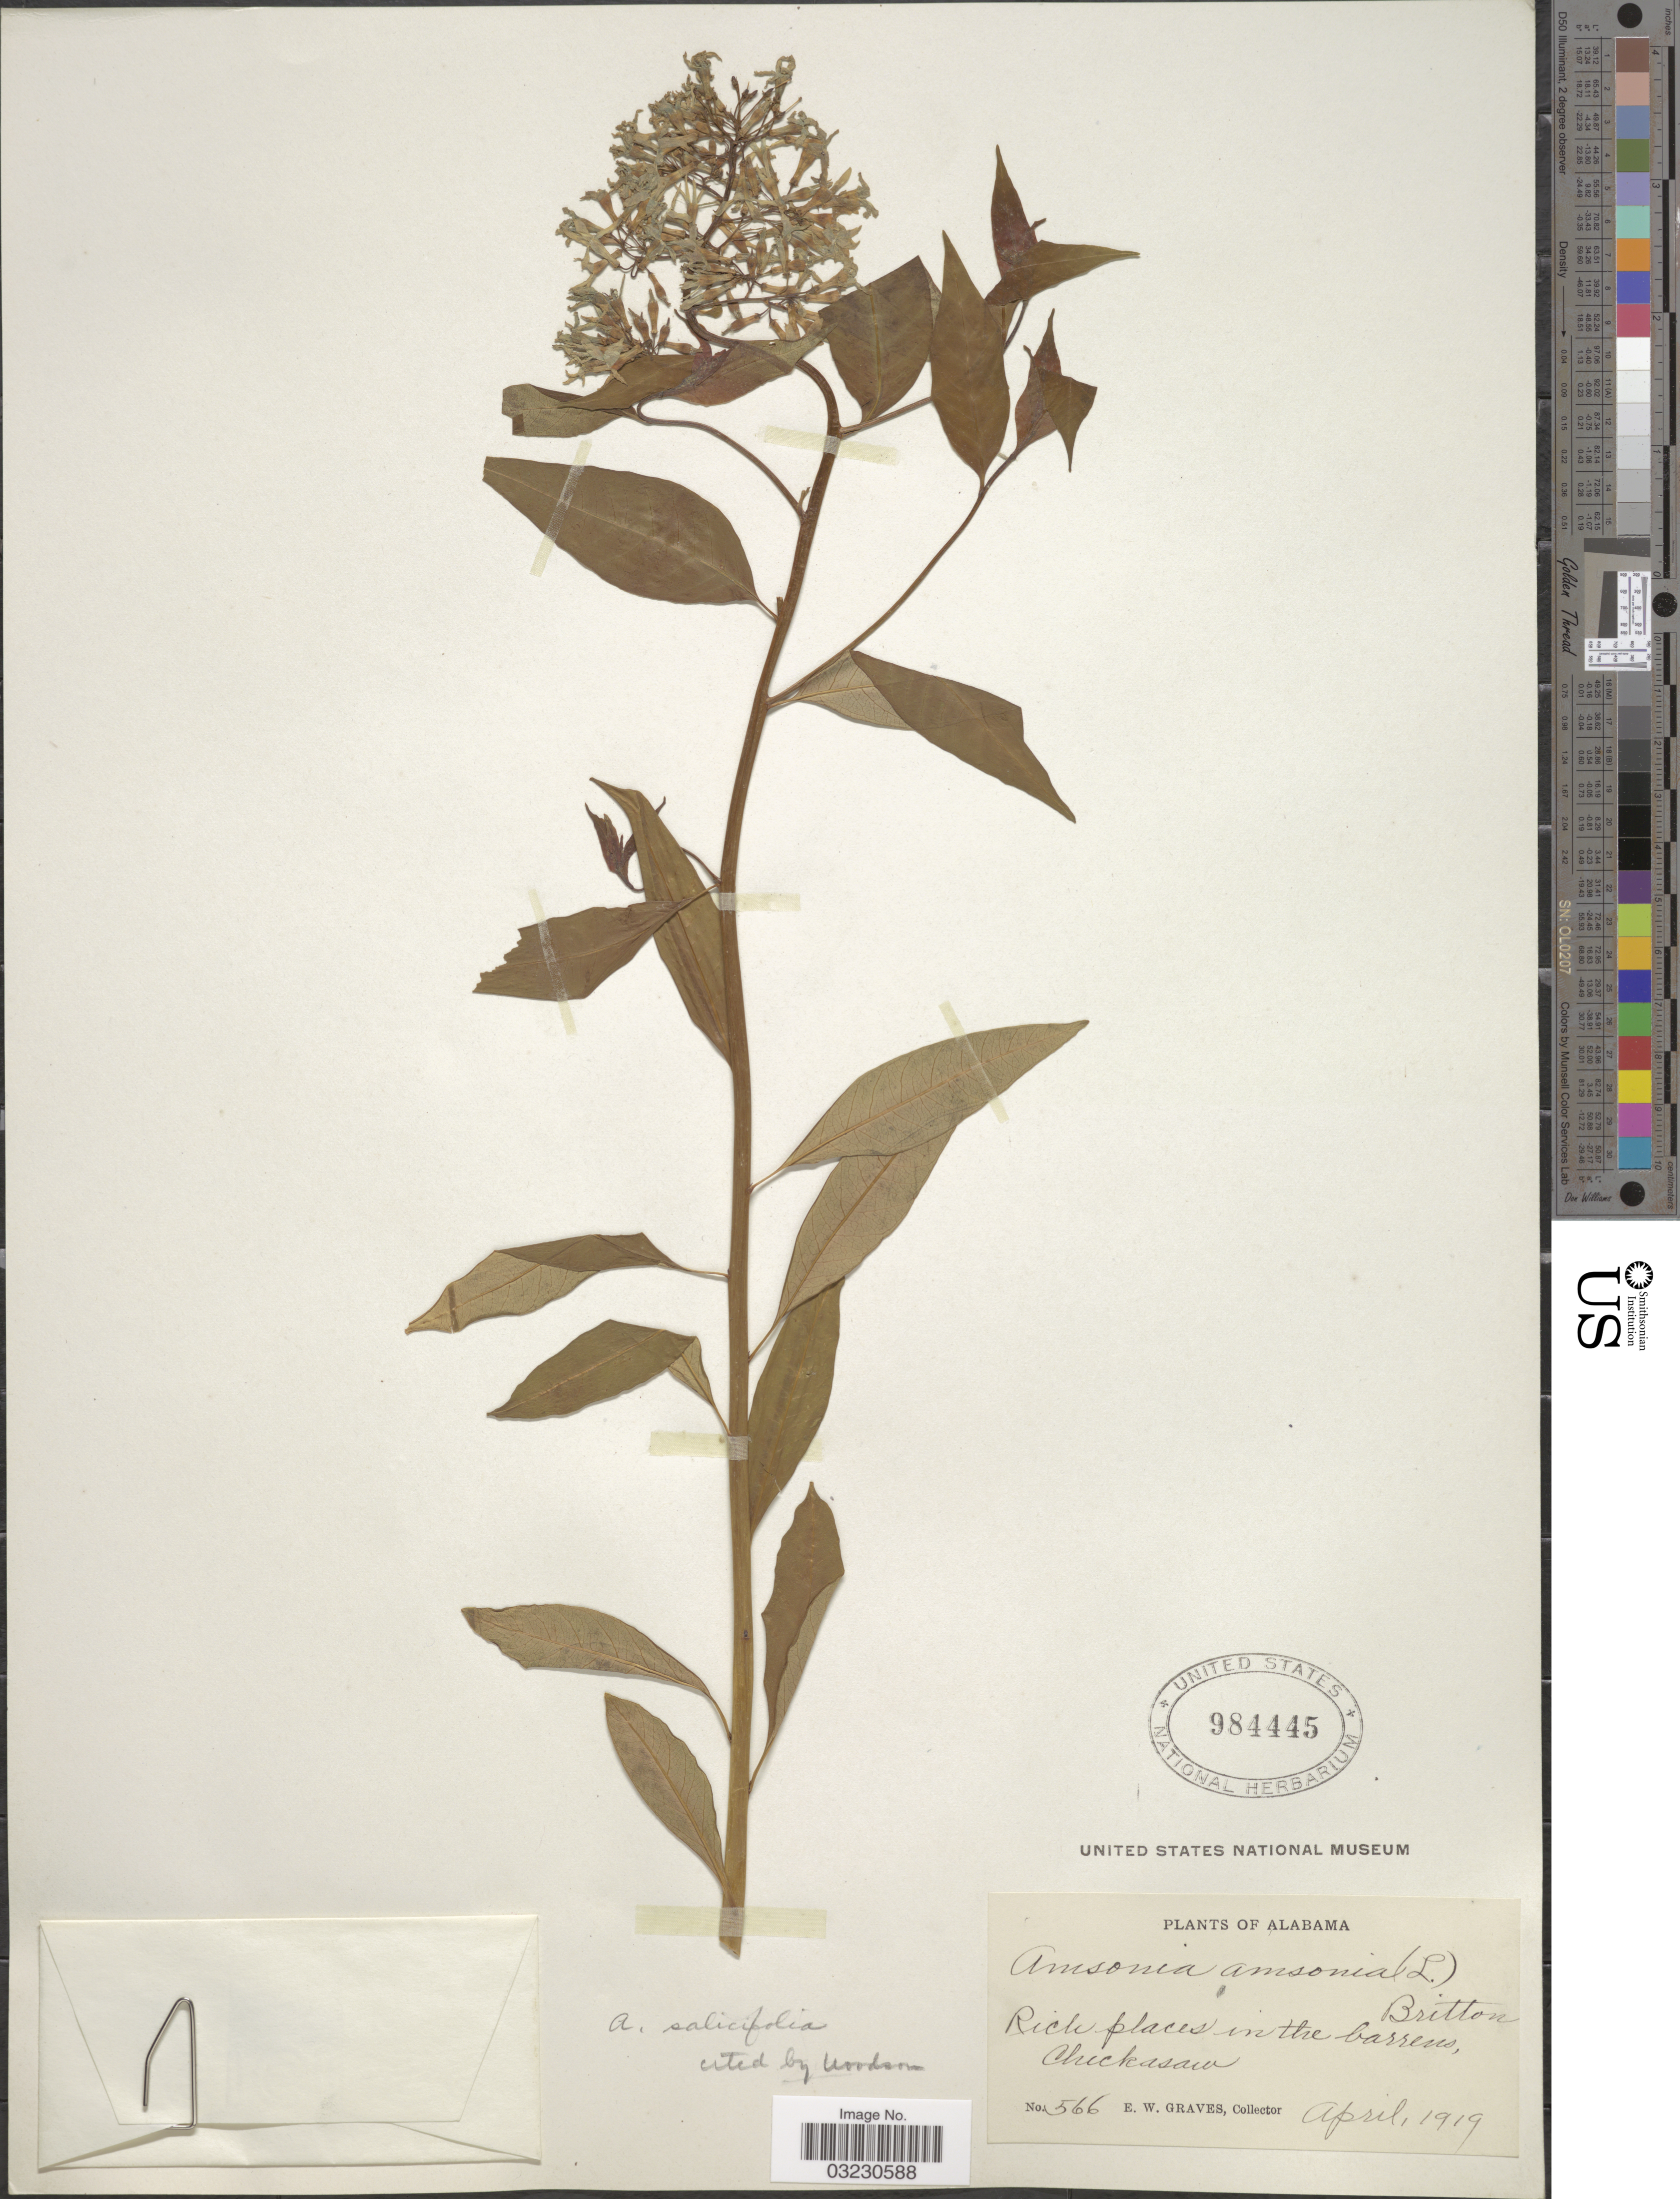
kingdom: Plantae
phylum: Tracheophyta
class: Magnoliopsida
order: Gentianales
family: Apocynaceae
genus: Amsonia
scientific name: Amsonia tabernaemontana var. salicifolia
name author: (Pursh) Woodson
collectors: E. Graves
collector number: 566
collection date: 1919-04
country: United States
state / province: Alabama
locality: Rich places in the barrens, Chickasaw.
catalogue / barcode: US 984445